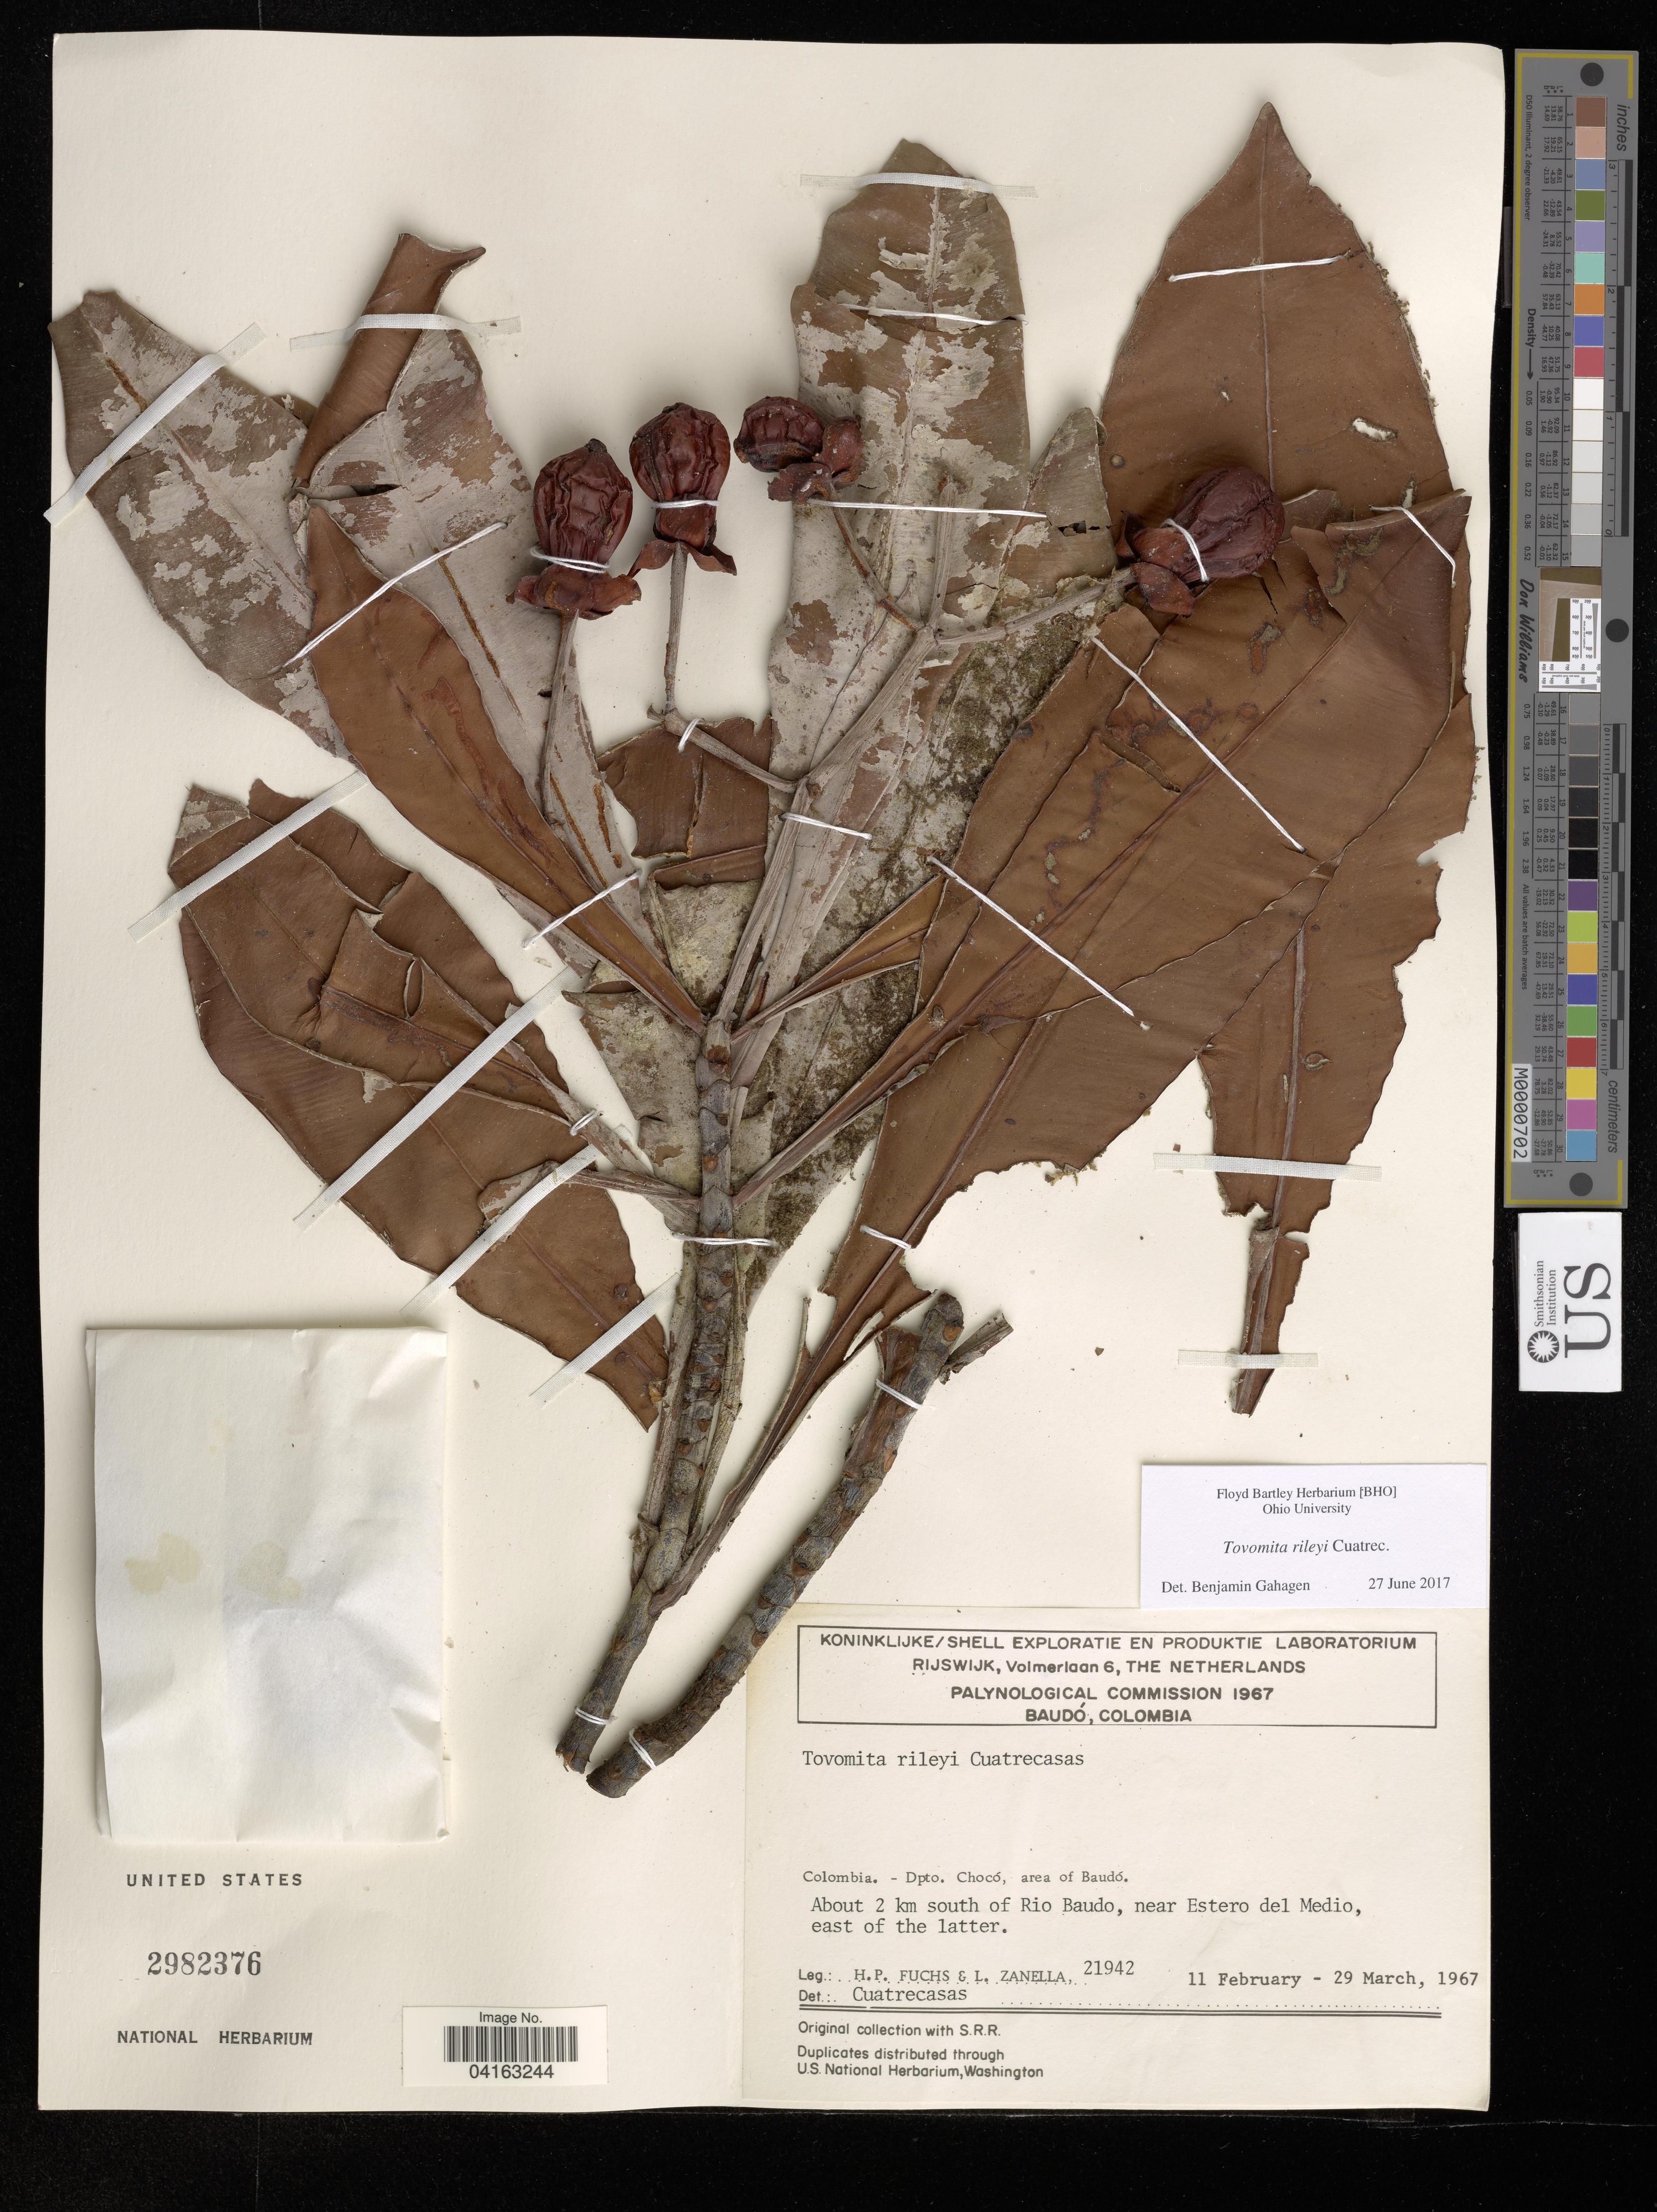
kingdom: Plantae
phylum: Tracheophyta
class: Magnoliopsida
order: Malpighiales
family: Clusiaceae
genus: Tovomita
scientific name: Tovomita rileyi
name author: Cuatrec.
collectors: H. P. Fuchs & L. Zanella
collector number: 21942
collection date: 1967-02-11/1967-03-29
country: Colombia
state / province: Chocó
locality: Dpto. Chocó, area of Baudó. About 2 km south of Rio Baudo, near Estero del Medio, east of the latter.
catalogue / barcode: US 2982376